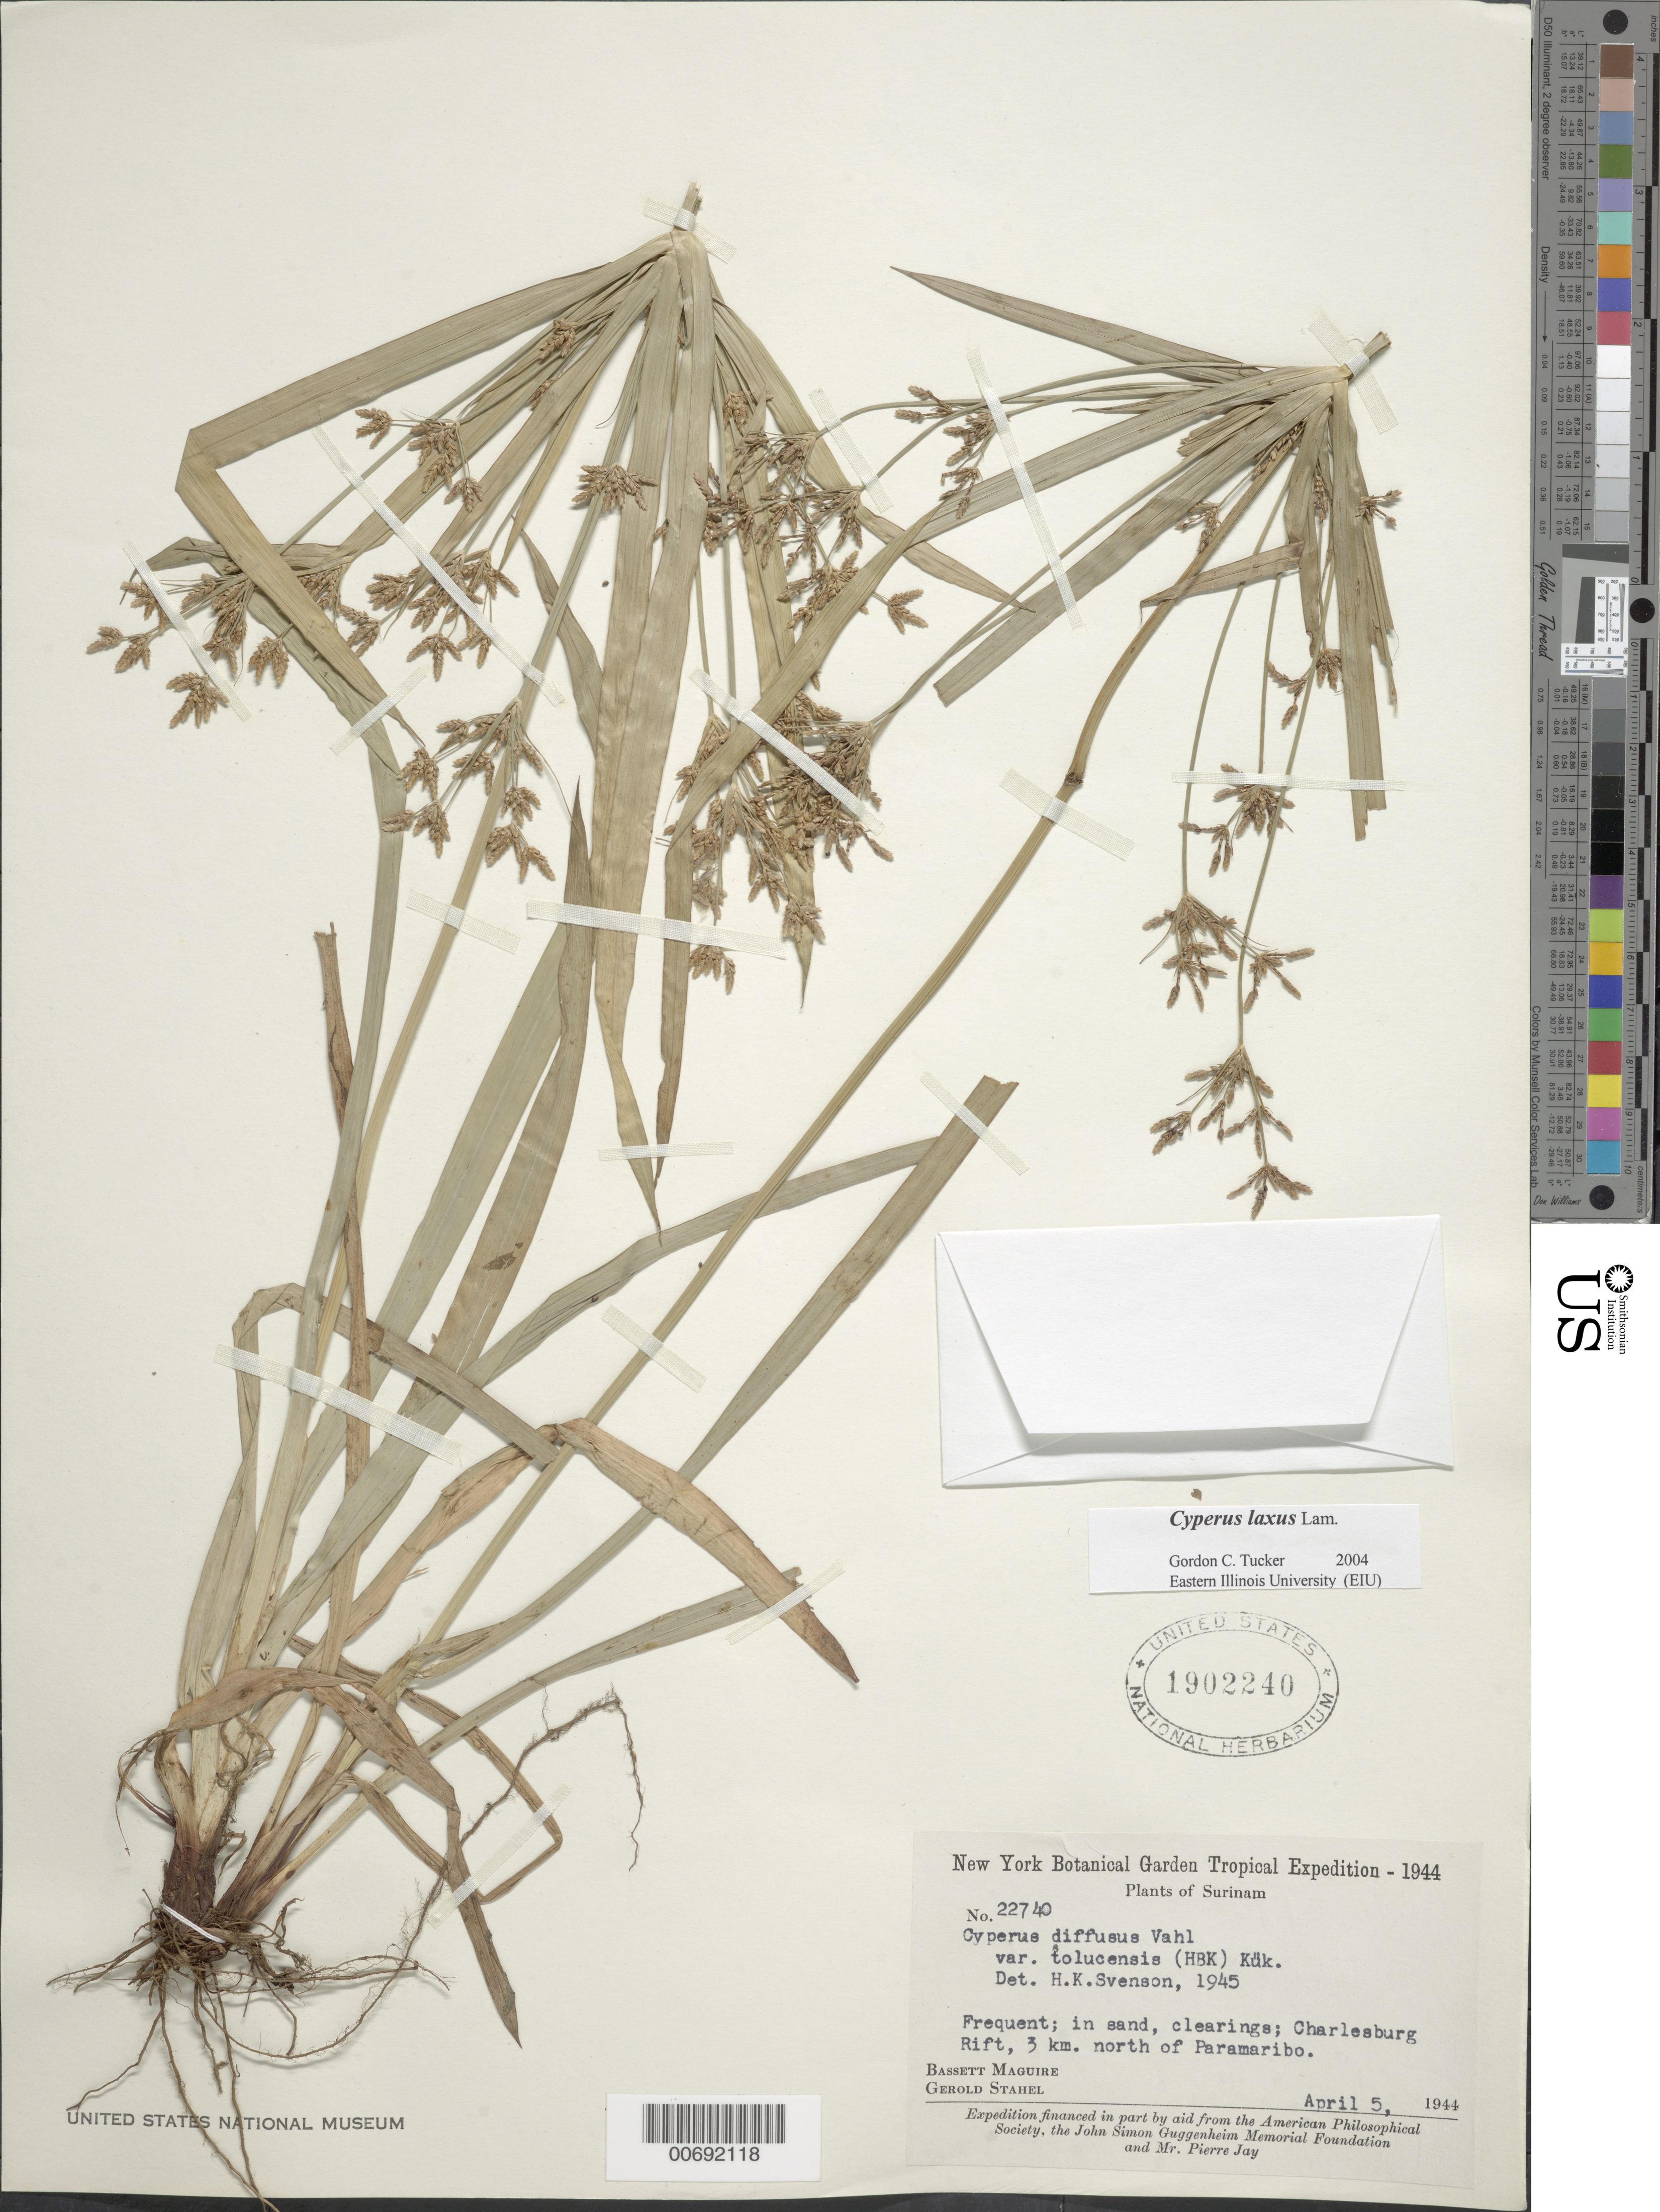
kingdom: Plantae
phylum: Tracheophyta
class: Liliopsida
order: Poales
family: Cyperaceae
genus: Cyperus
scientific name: Cyperus laxus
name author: Lam.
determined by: Tucker, G. C.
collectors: B. Maguire & G. Stahel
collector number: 22740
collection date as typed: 5-Apr-44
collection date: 1944-04-05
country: Suriname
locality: Paramaribo, 3 km N of, Charlesburg Rift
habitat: In sand, clearings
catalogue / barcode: US 1902240